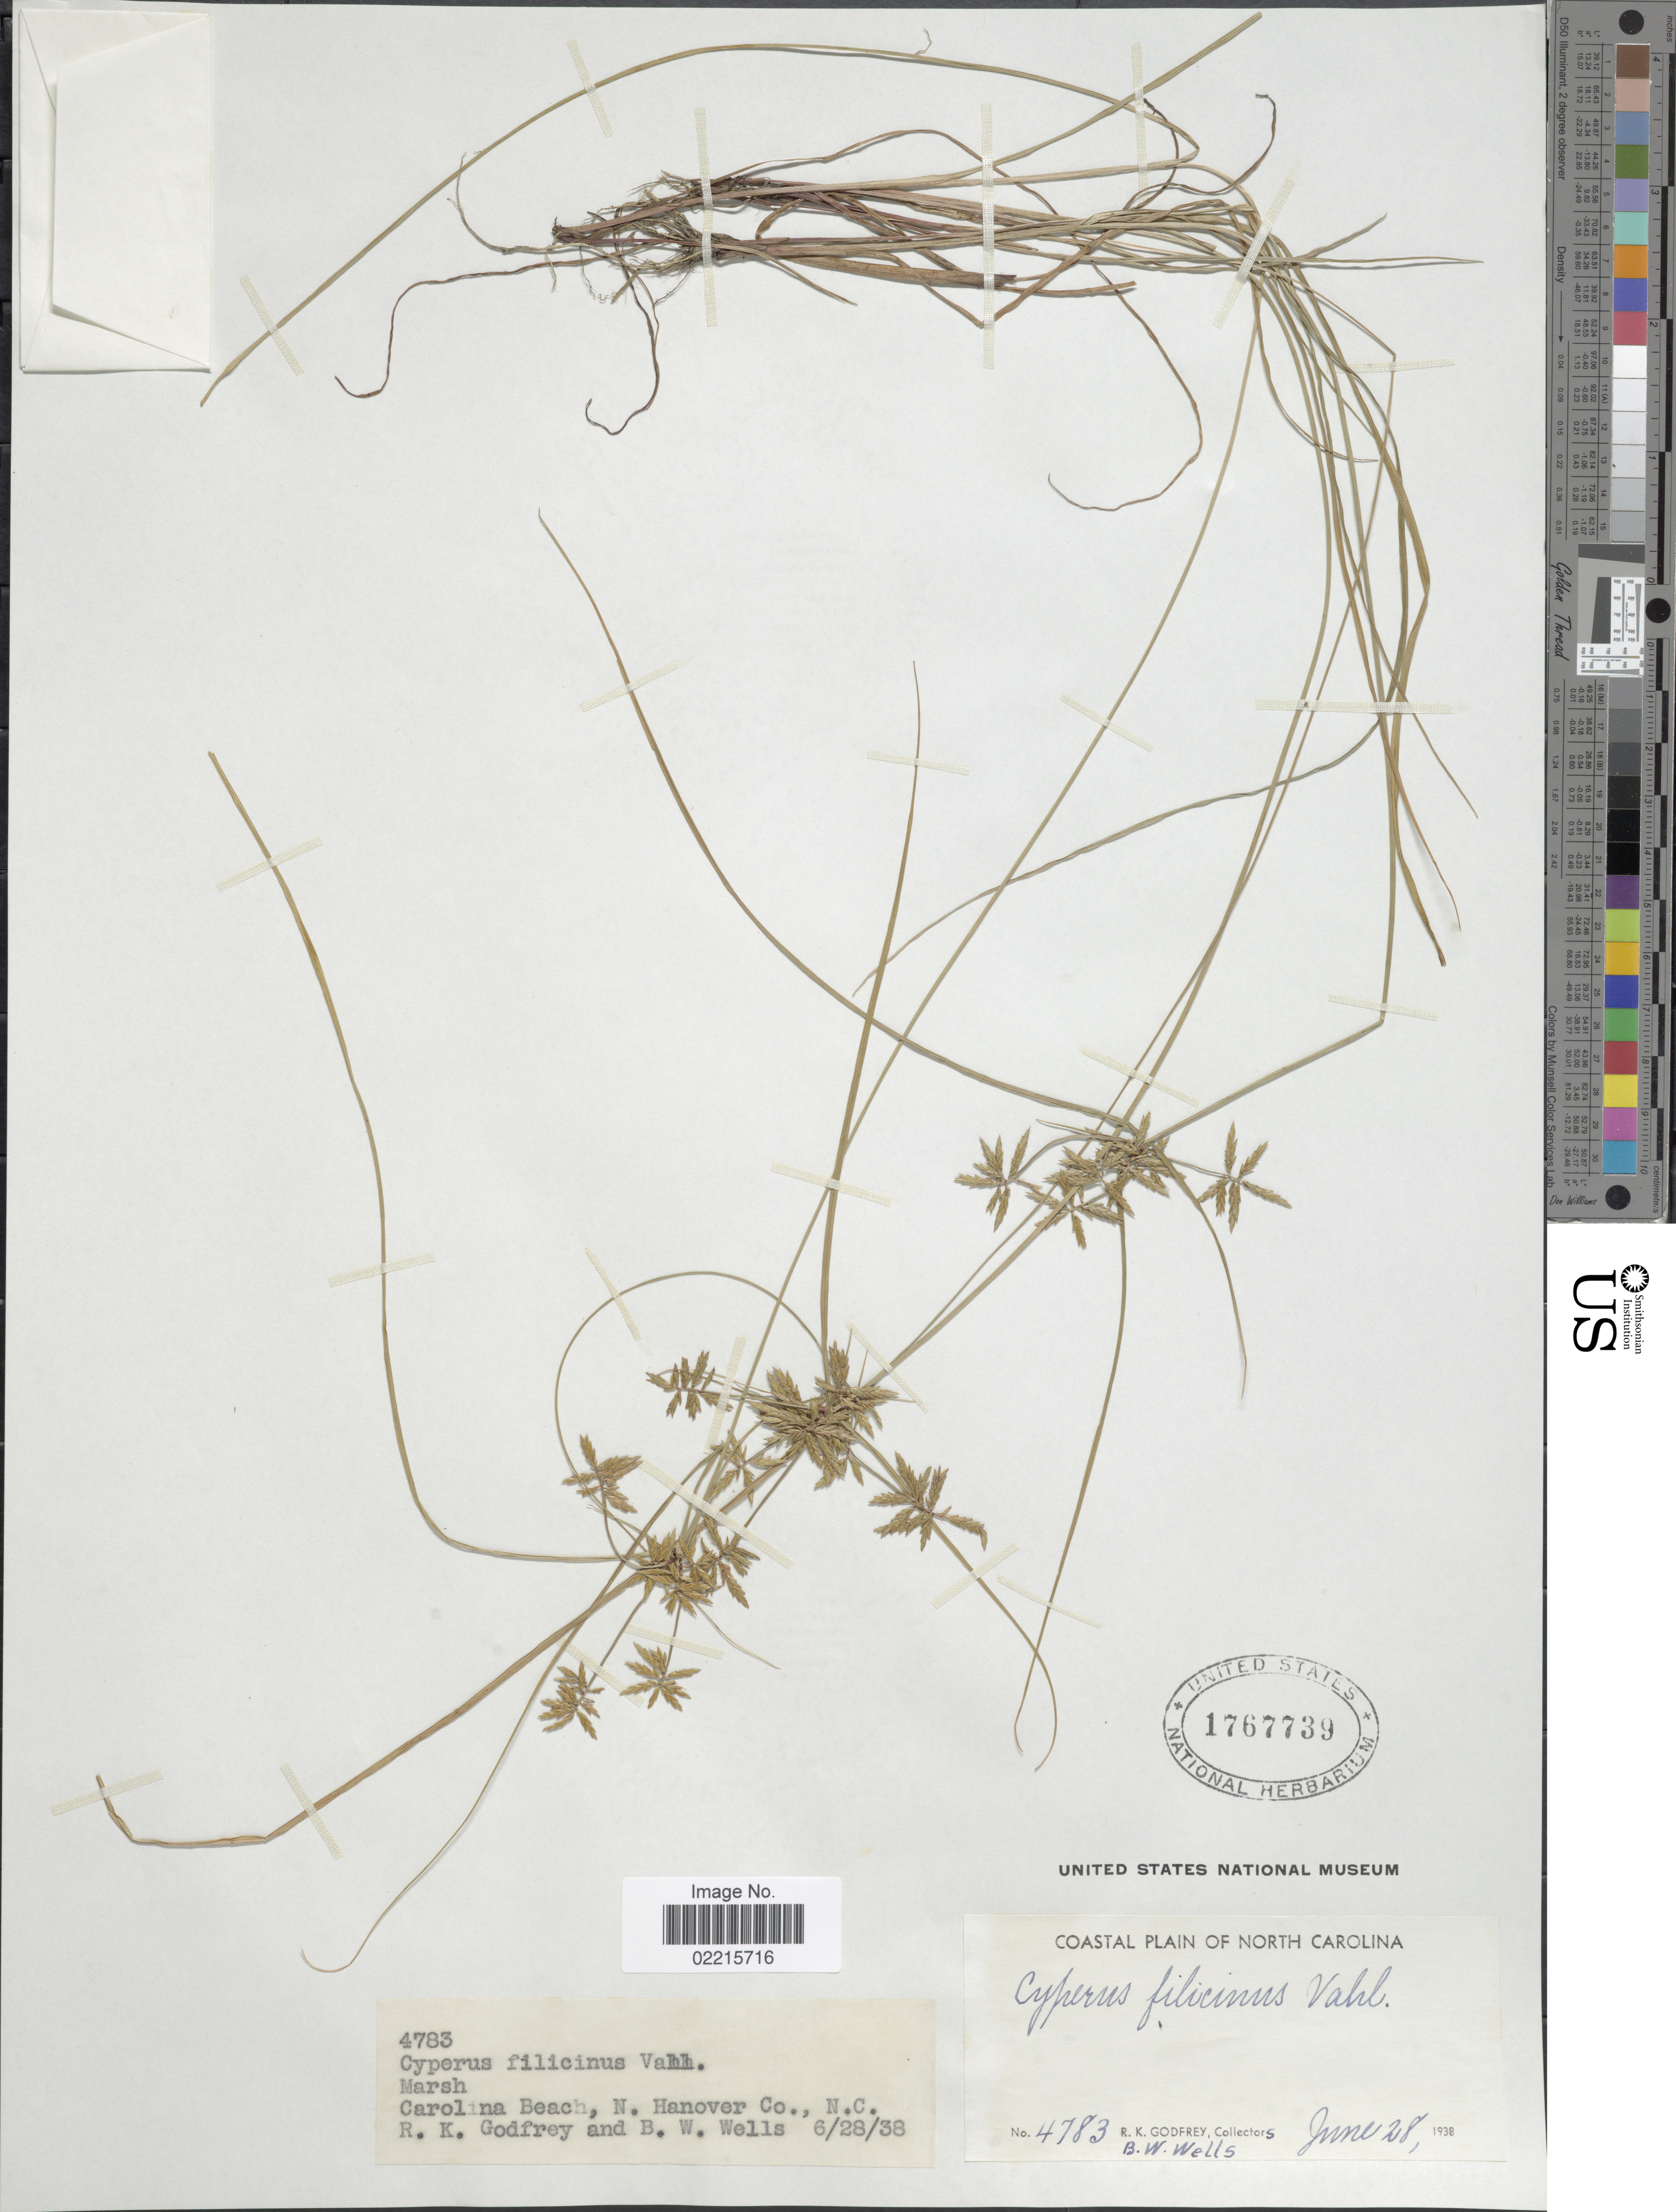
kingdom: Plantae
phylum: Tracheophyta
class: Liliopsida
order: Poales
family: Cyperaceae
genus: Cyperus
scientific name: Cyperus filicinus Vahl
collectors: R. K. Godfrey & B. Wells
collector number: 4783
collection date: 1938-06-28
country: United States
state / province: North Carolina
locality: Carolina Beach, N. Hanover Co.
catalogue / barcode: US 1767739